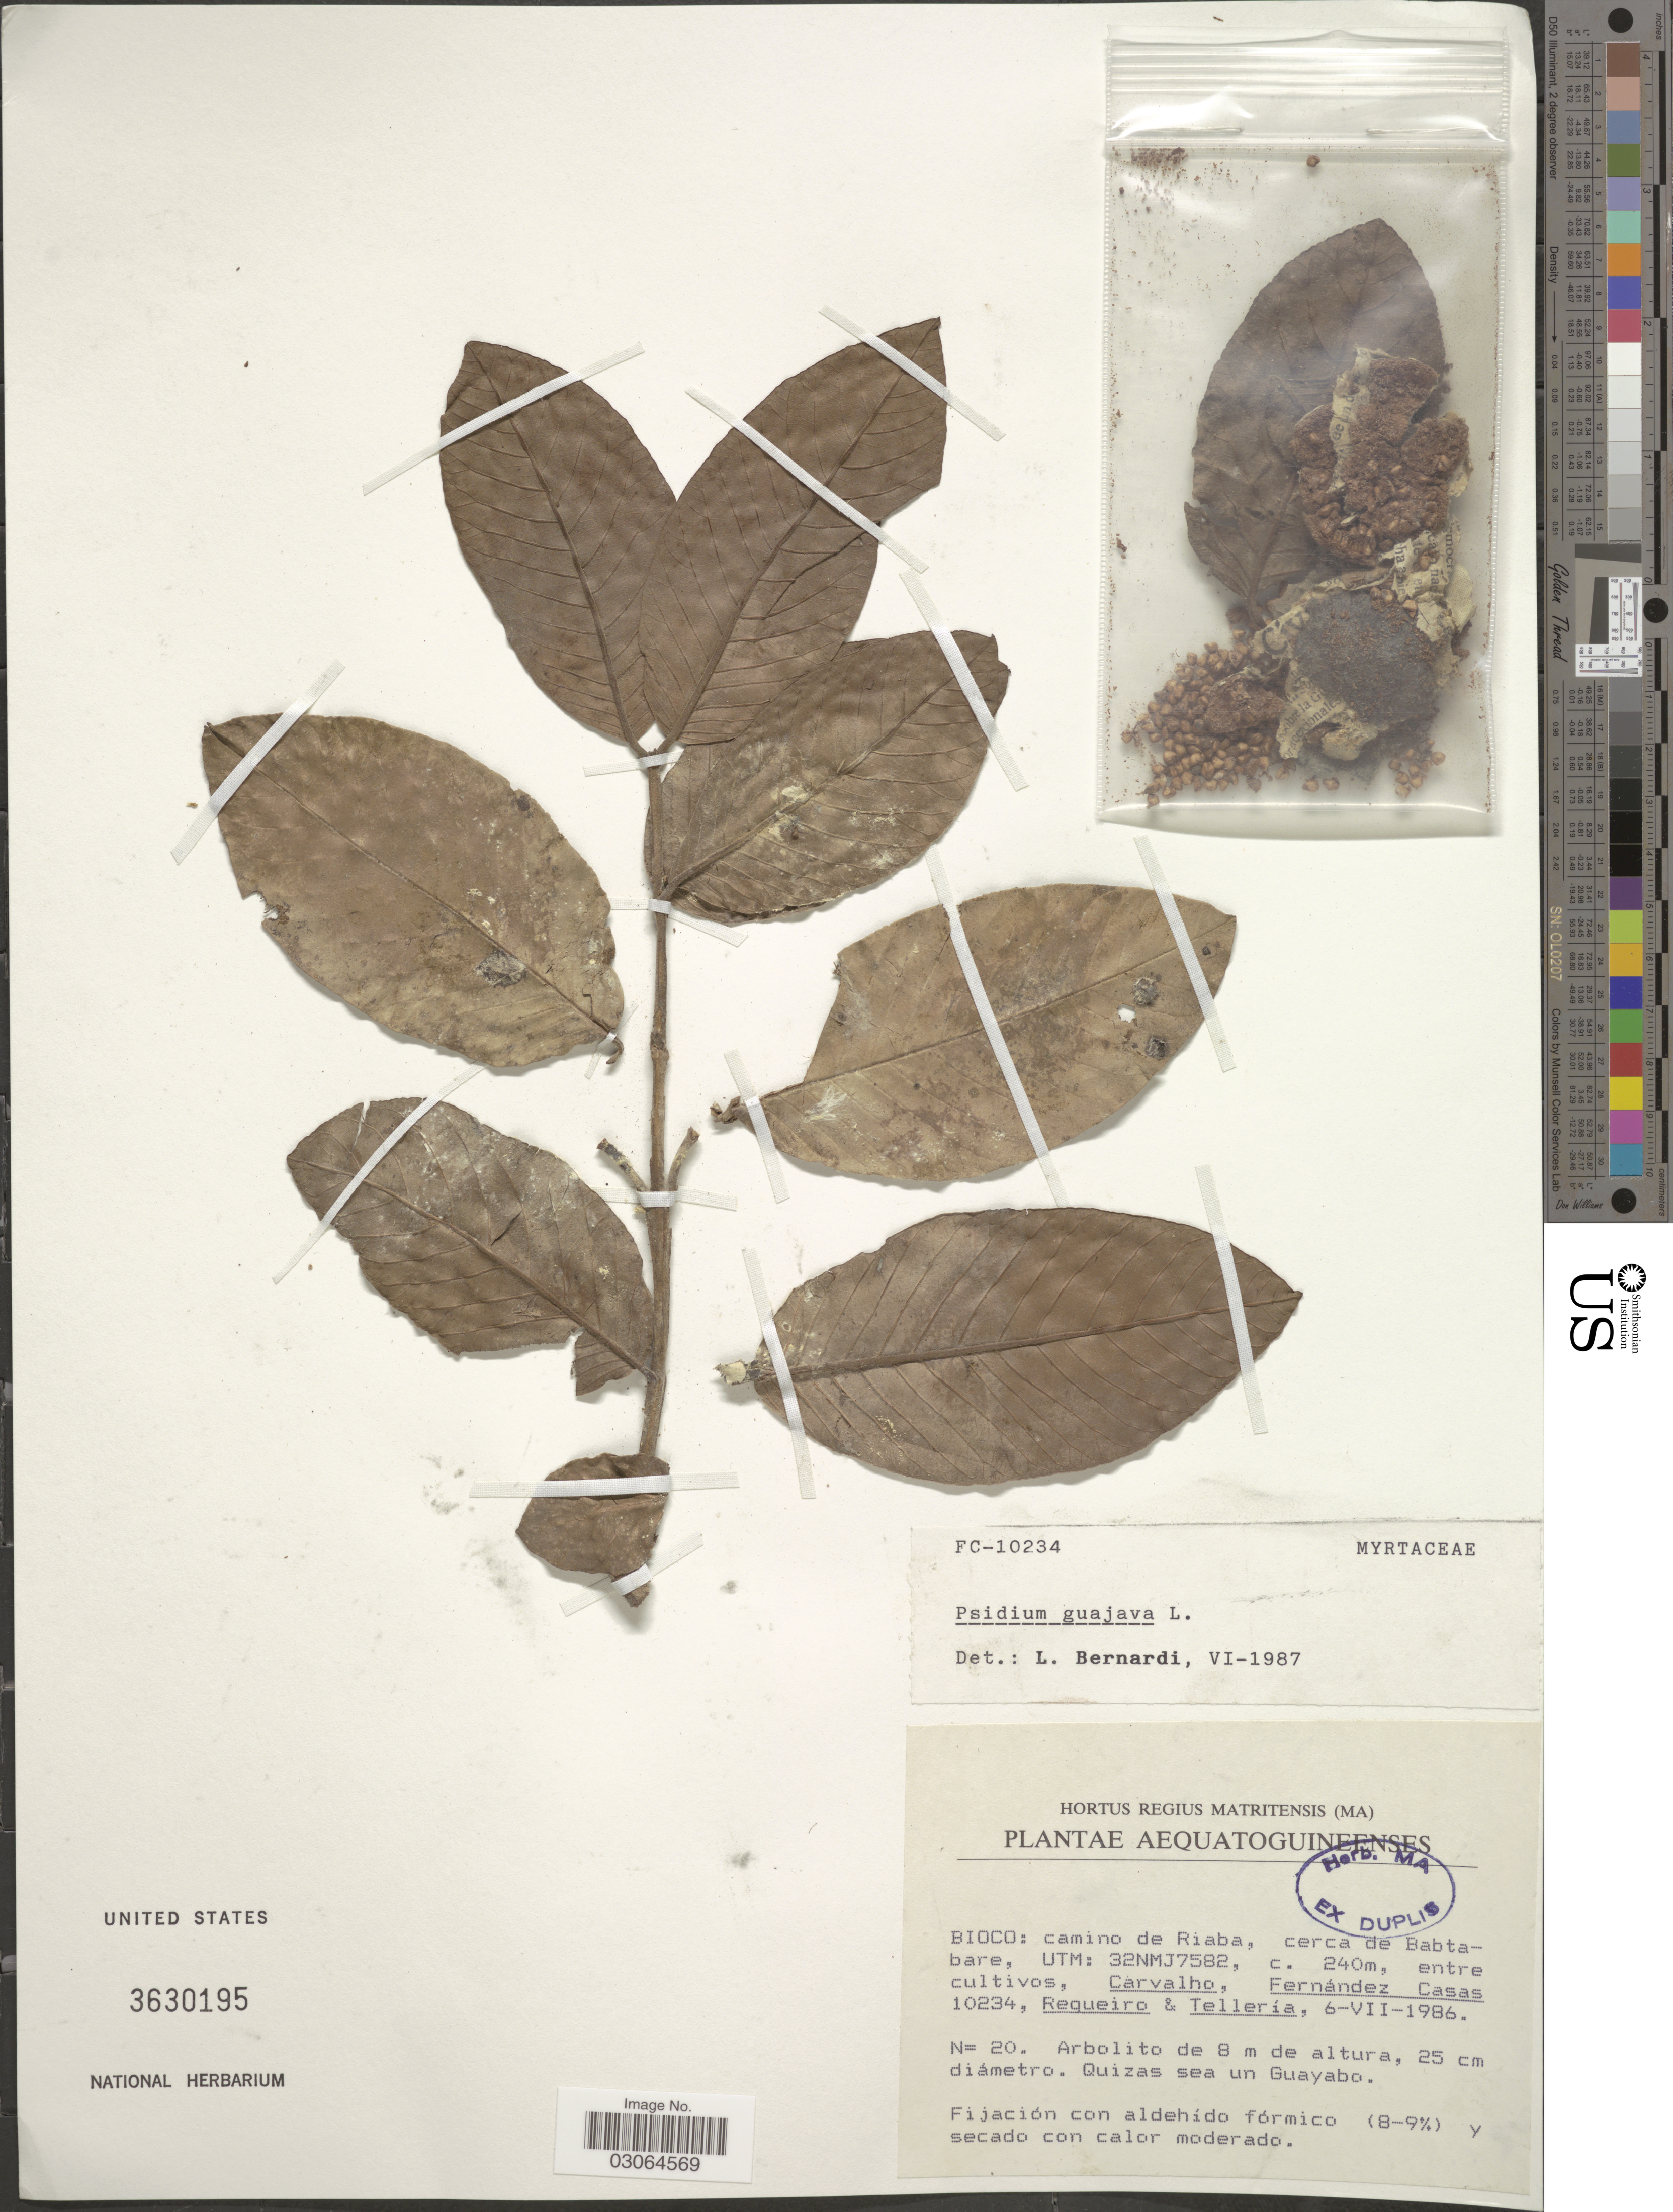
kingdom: Plantae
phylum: Tracheophyta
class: Magnoliopsida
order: Myrtales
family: Myrtaceae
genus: Psidium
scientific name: Psidium guajava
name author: L.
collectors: Carvalho, -- & F. Casas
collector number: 20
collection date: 1986-07-06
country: Ecuador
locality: Bioco: camino de Riaba, cerca de Babtabae, UTM: 32NMJ7582.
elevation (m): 240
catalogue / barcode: US 3630195